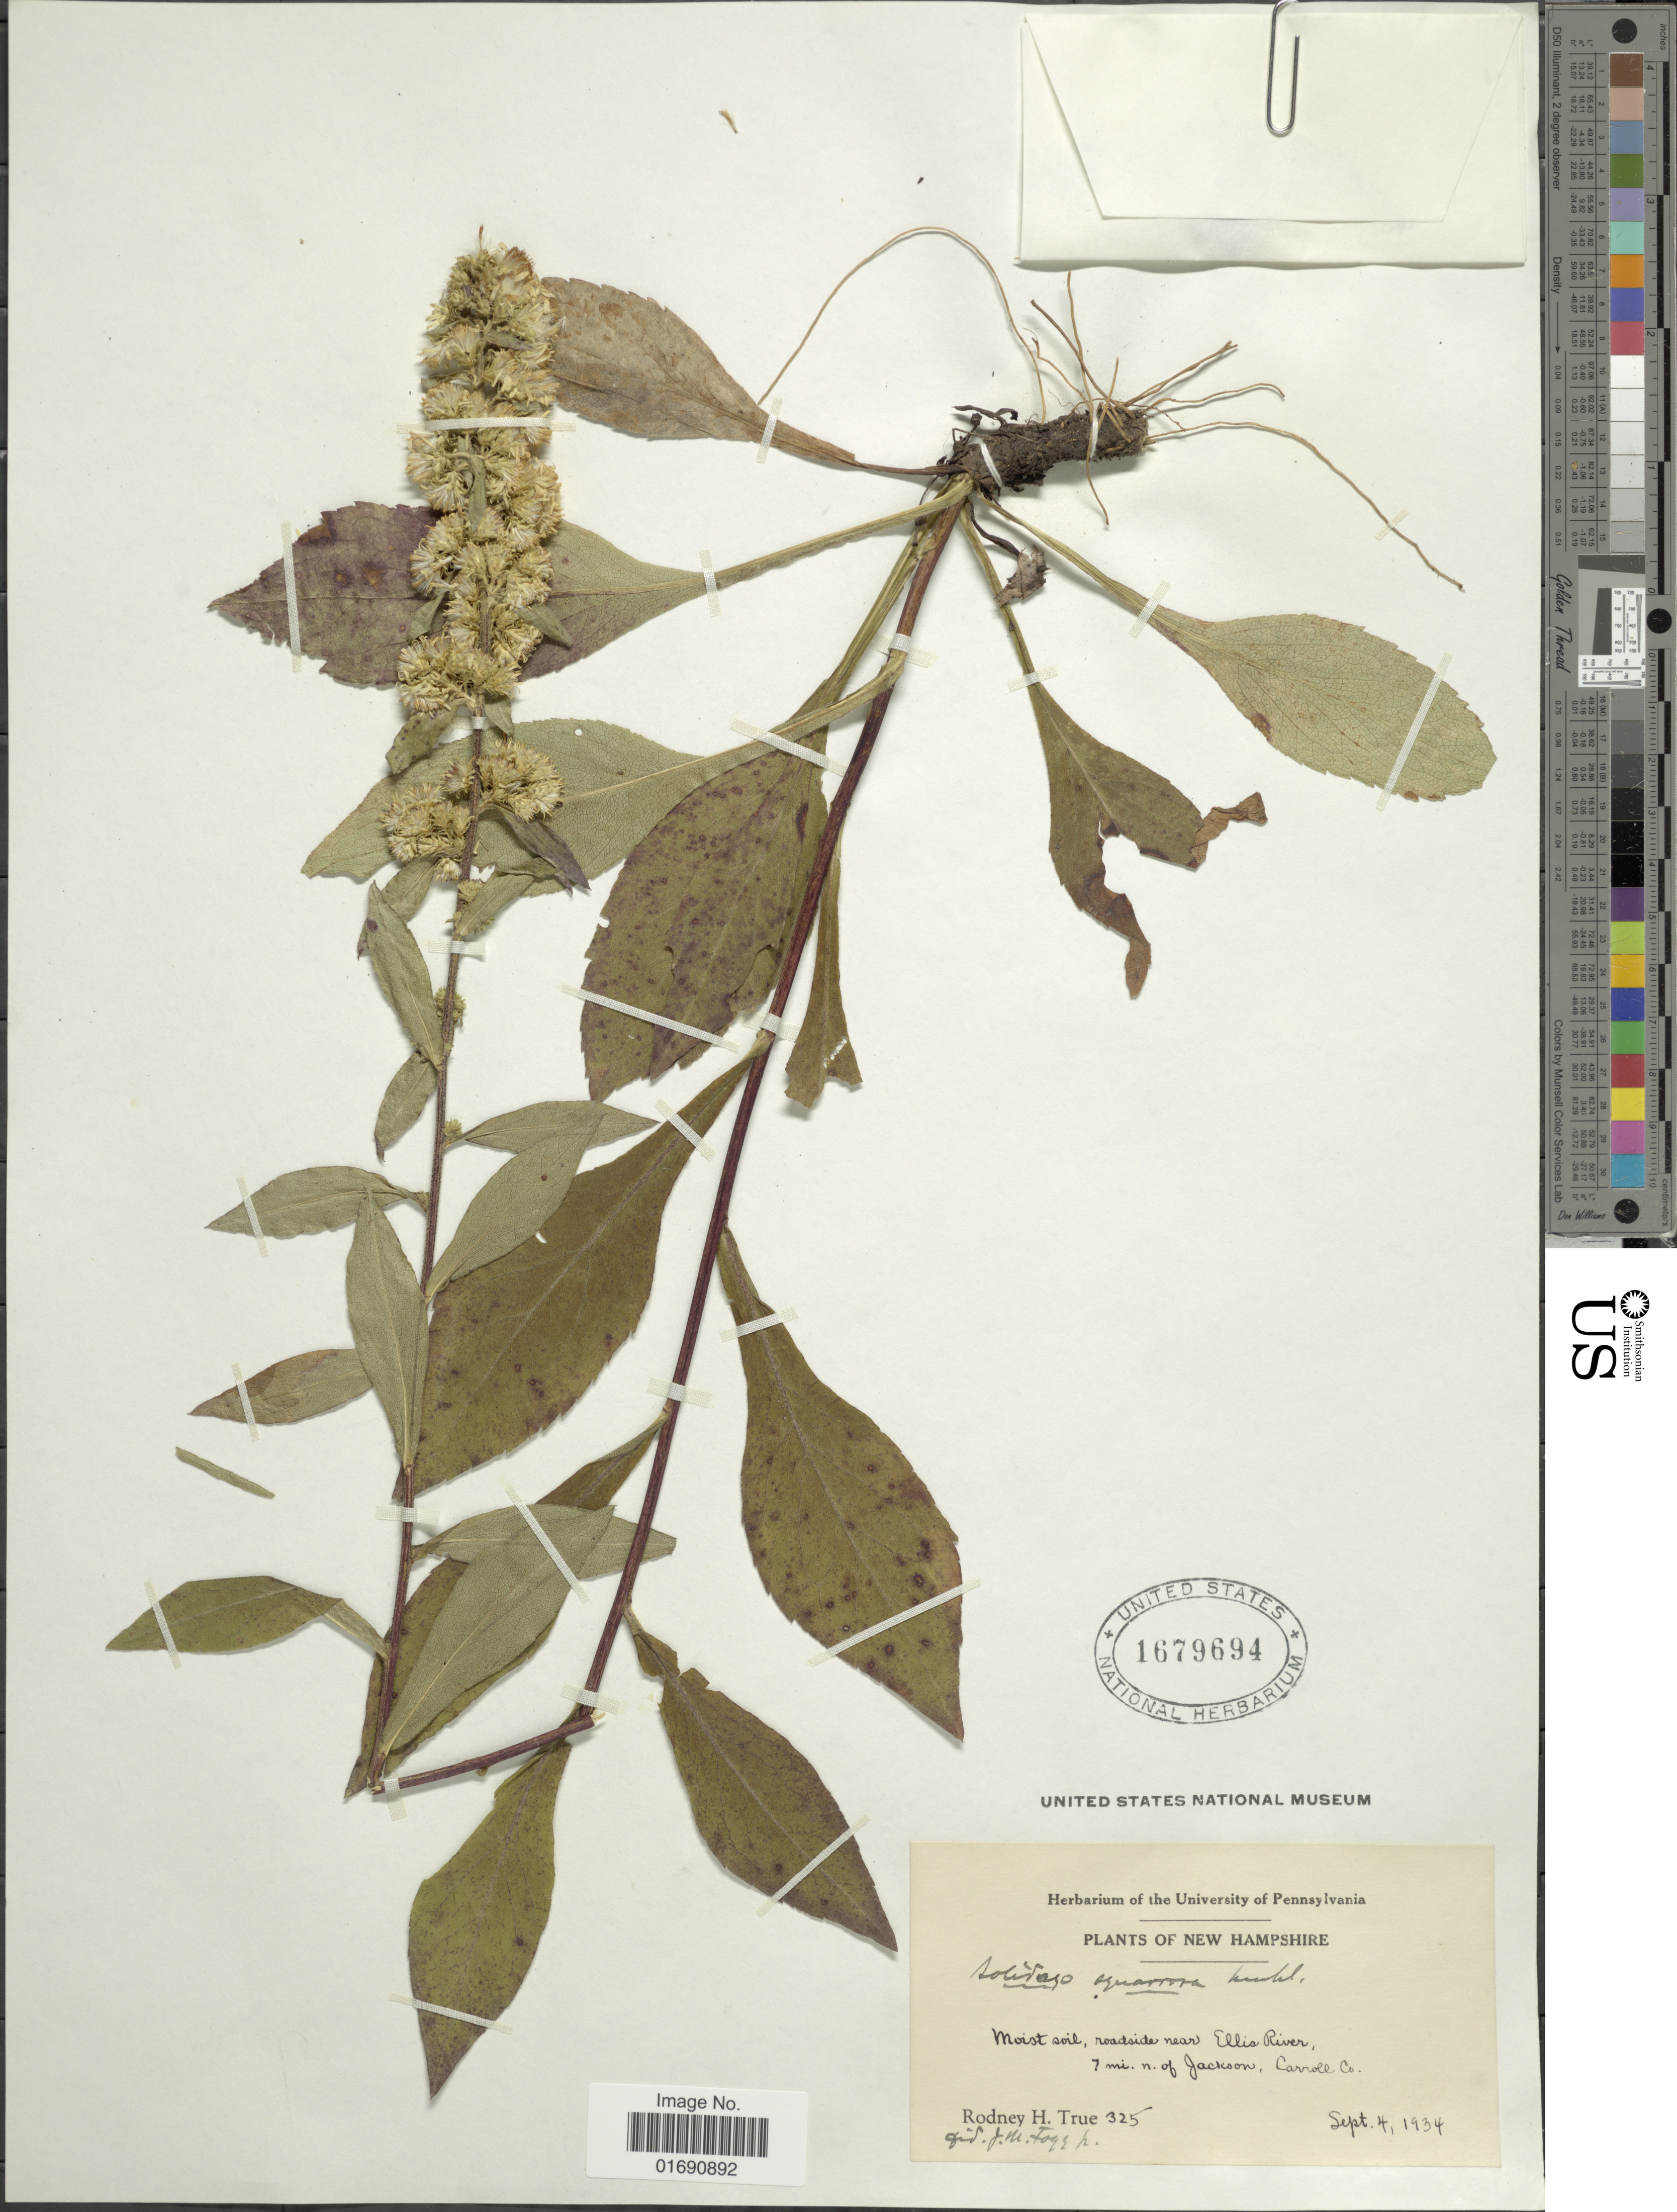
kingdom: Plantae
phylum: Tracheophyta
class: Magnoliopsida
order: Asterales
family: Asteraceae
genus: Solidago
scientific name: Solidago squarrosa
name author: Muhl.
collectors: R. H. True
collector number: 325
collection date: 1934-09-04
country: United States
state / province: New Hampshire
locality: Moist soil, roadside near Ellis River, 7 mi n of Jackson, Carroll Co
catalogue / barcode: US 1679694